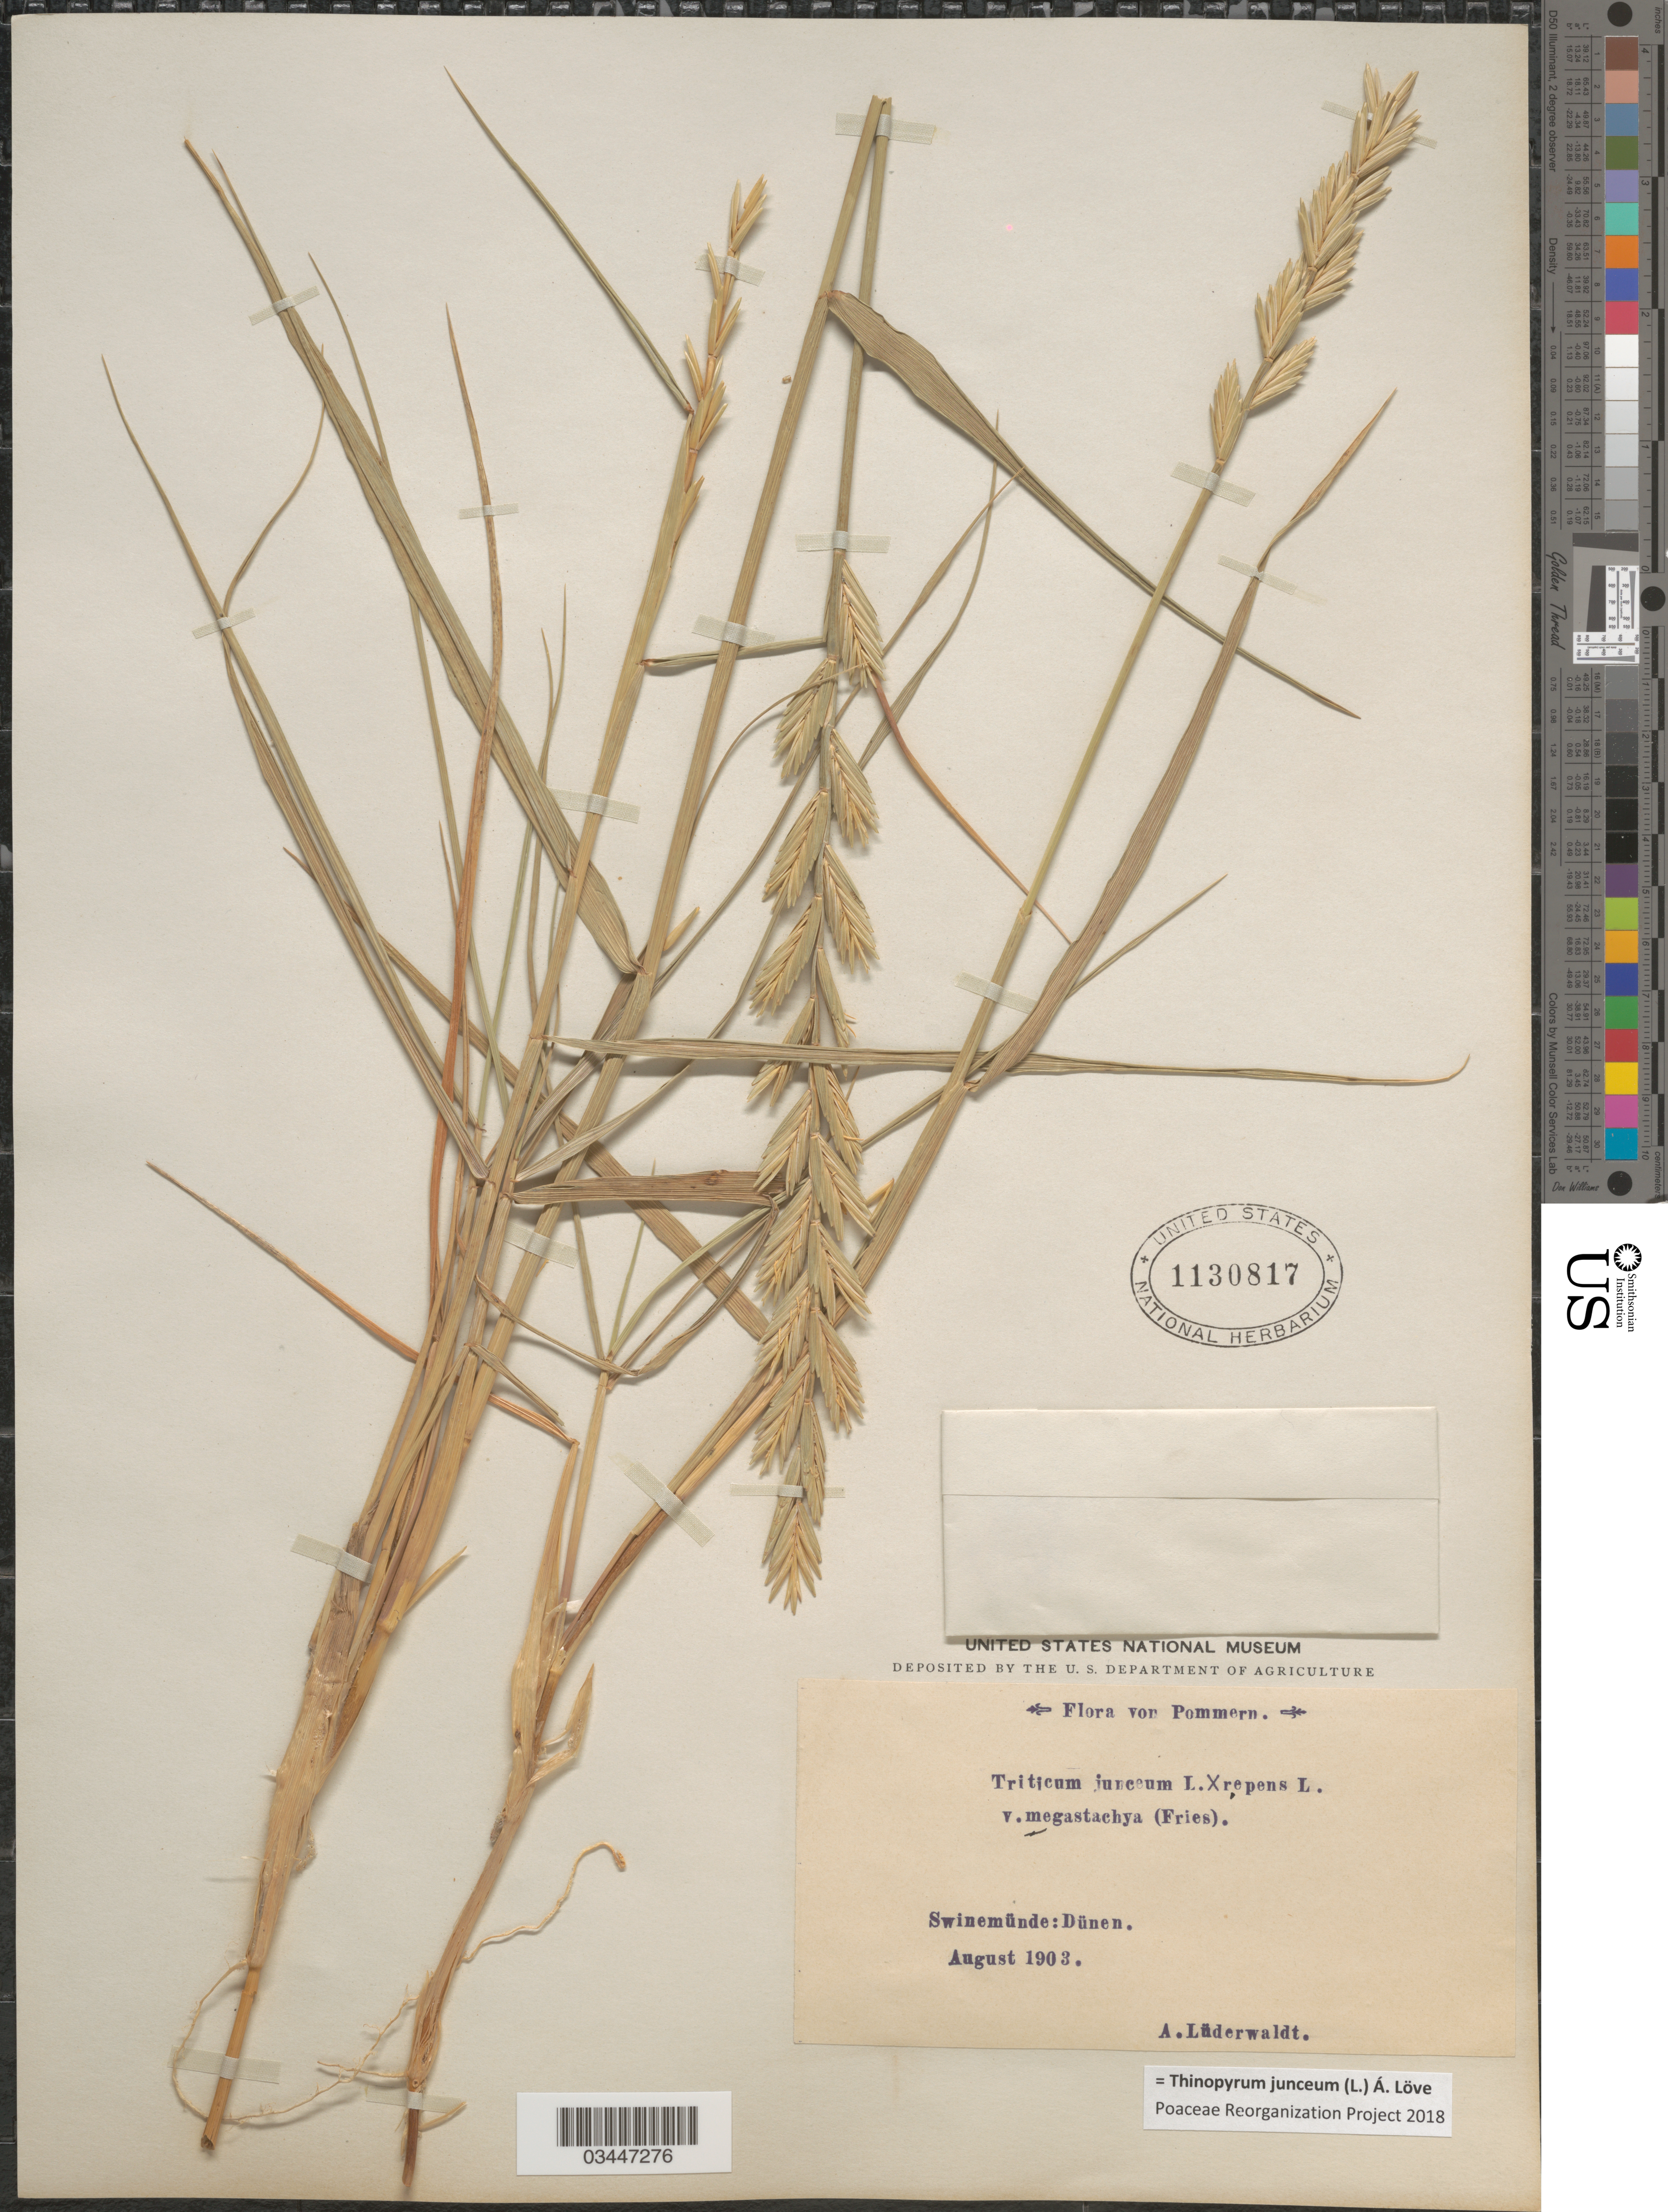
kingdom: Plantae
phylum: Tracheophyta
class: Liliopsida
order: Poales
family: Poaceae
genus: Thinopyrum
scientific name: Thinopyrum junceum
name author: (L.) Á. Löve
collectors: A. Lüderwaldt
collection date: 1903-08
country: Poland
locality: Pommern. Swinemünde: Dünen.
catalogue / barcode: US 1130817